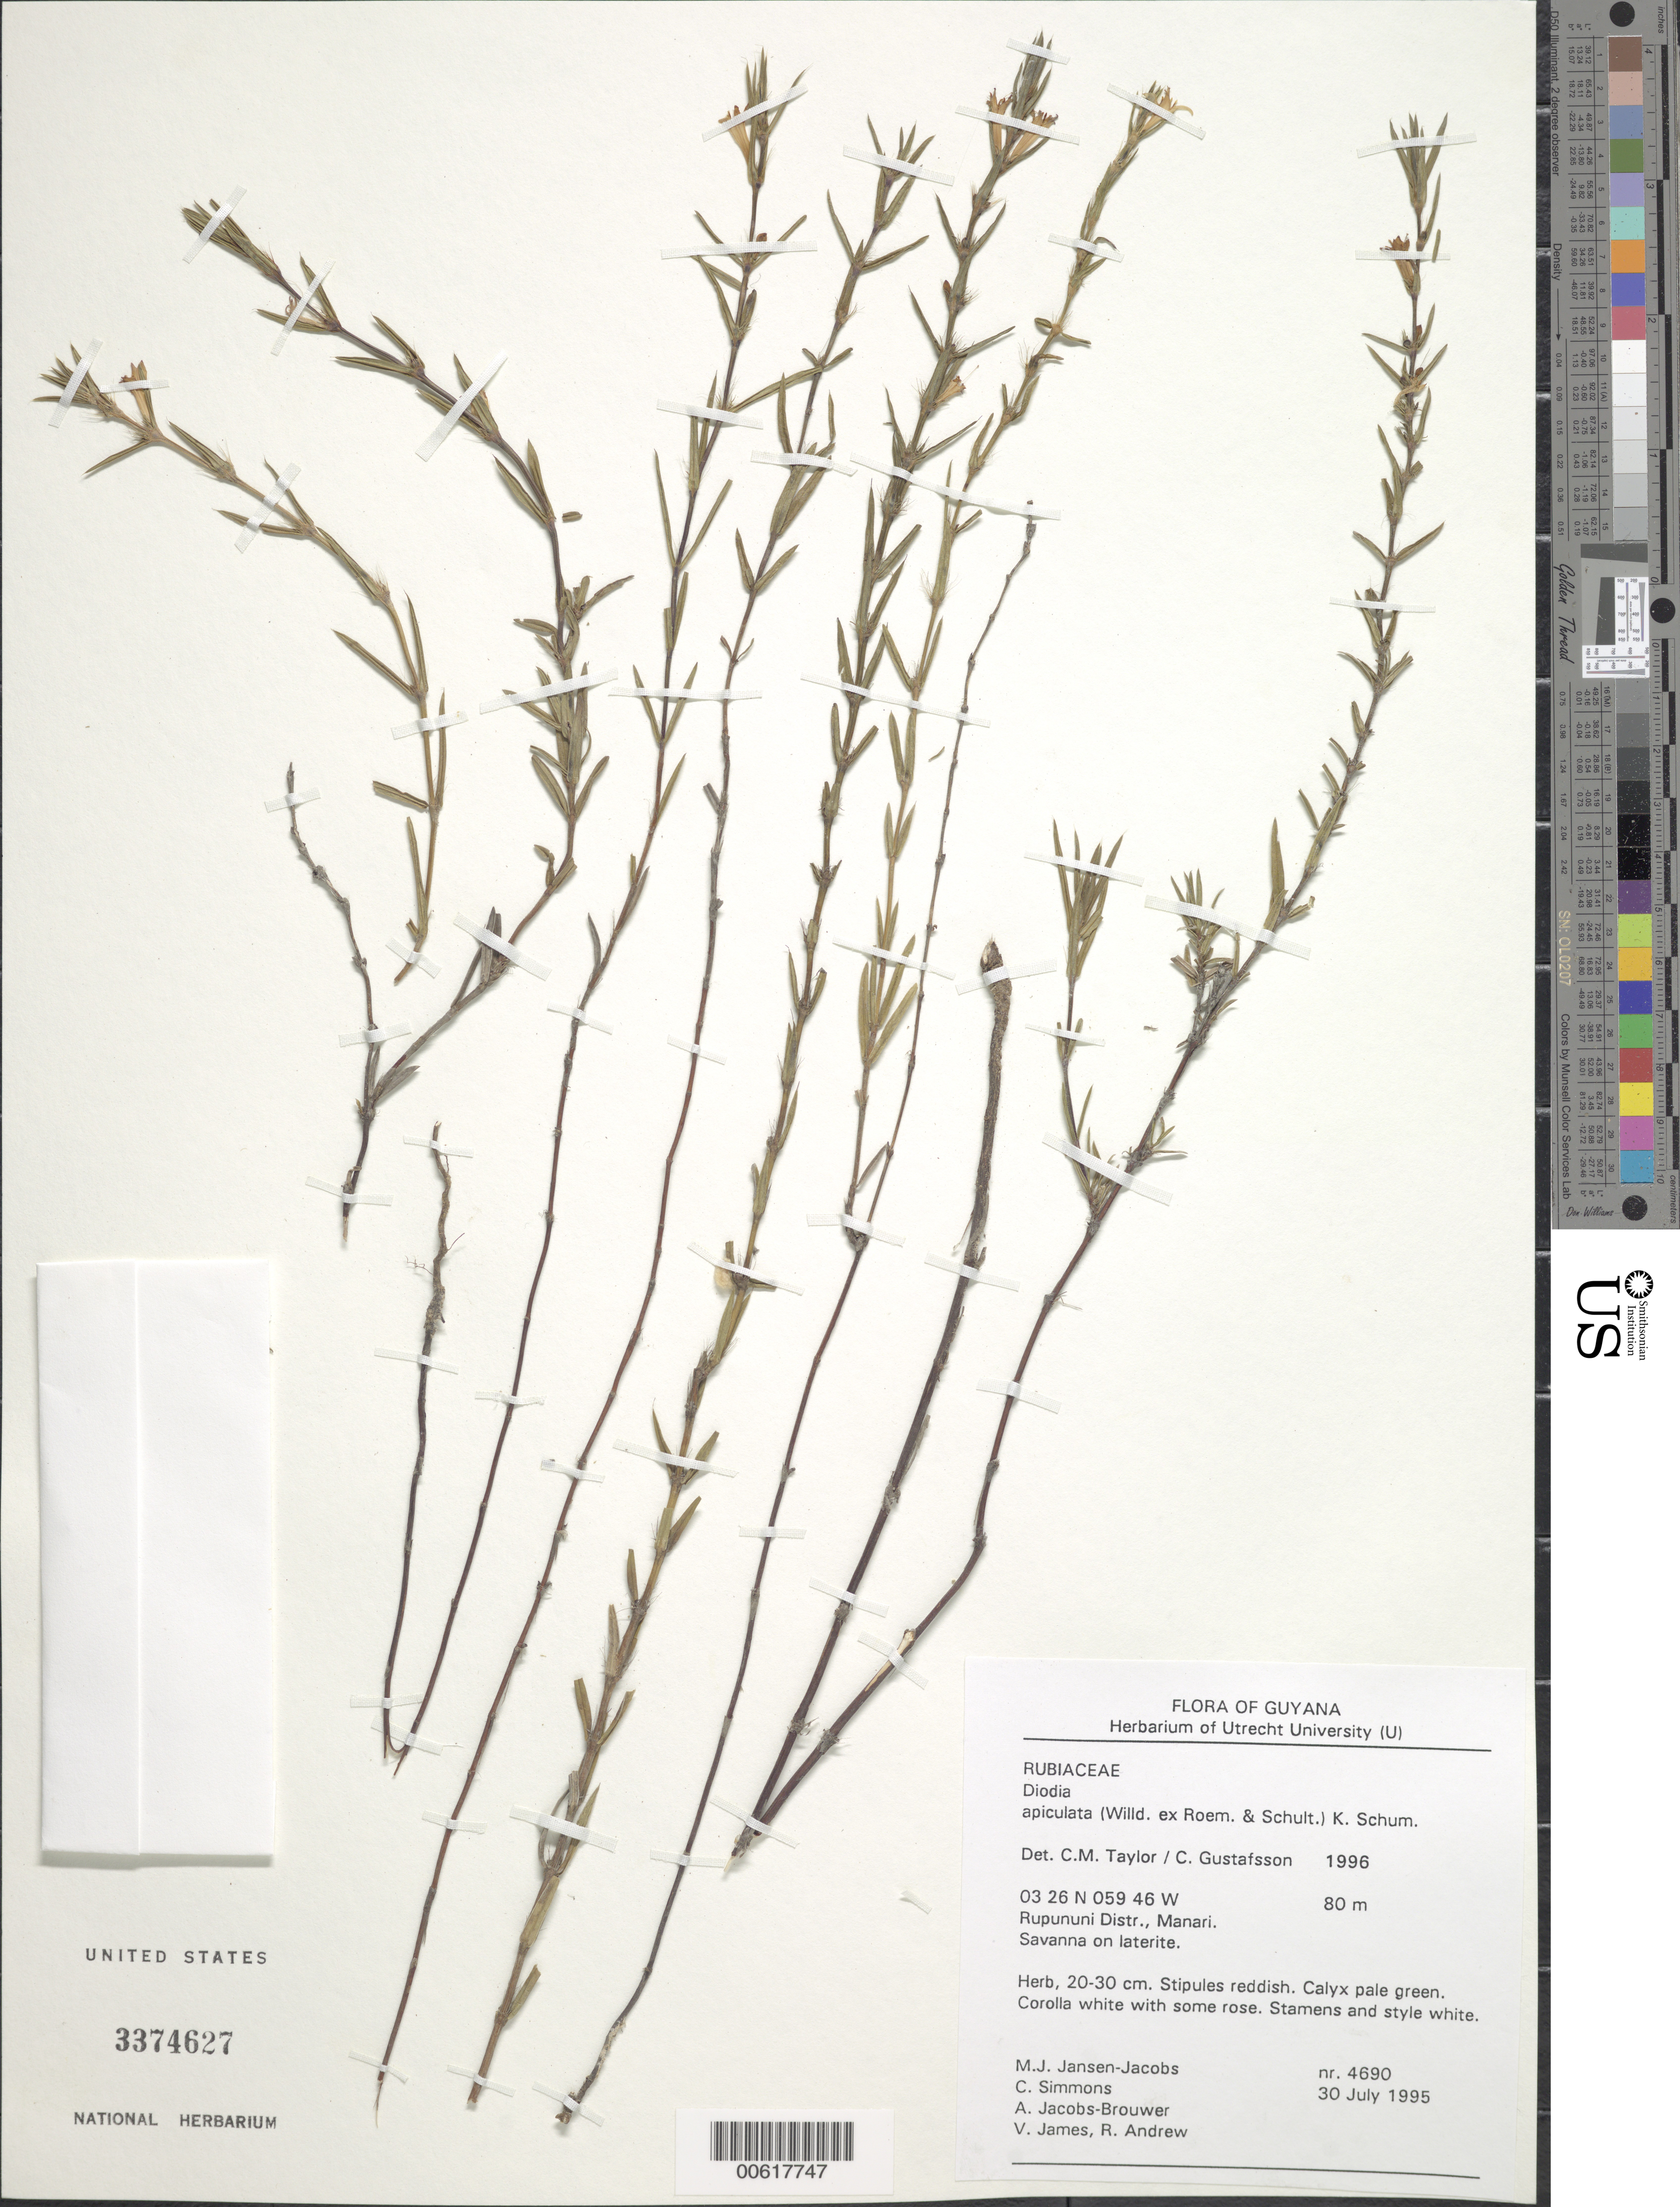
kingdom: Plantae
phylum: Tracheophyta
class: Magnoliopsida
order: Gentianales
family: Rubiaceae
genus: Diodia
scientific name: Diodia apiculata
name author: (Willd. ex Roem. & Schult.) K. Schum.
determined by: Taylor, C. M.; Gustafsson, C. G.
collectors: M. J. Jansen-Jacobs, C. Simons, A. Jacobs-Brouwer, V. James & R. Andrew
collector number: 4690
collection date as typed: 30-Jul-95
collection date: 1995-07-30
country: Guyana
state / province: U. Takutu-U. Essequibo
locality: Manari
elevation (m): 80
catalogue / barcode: US 3374627